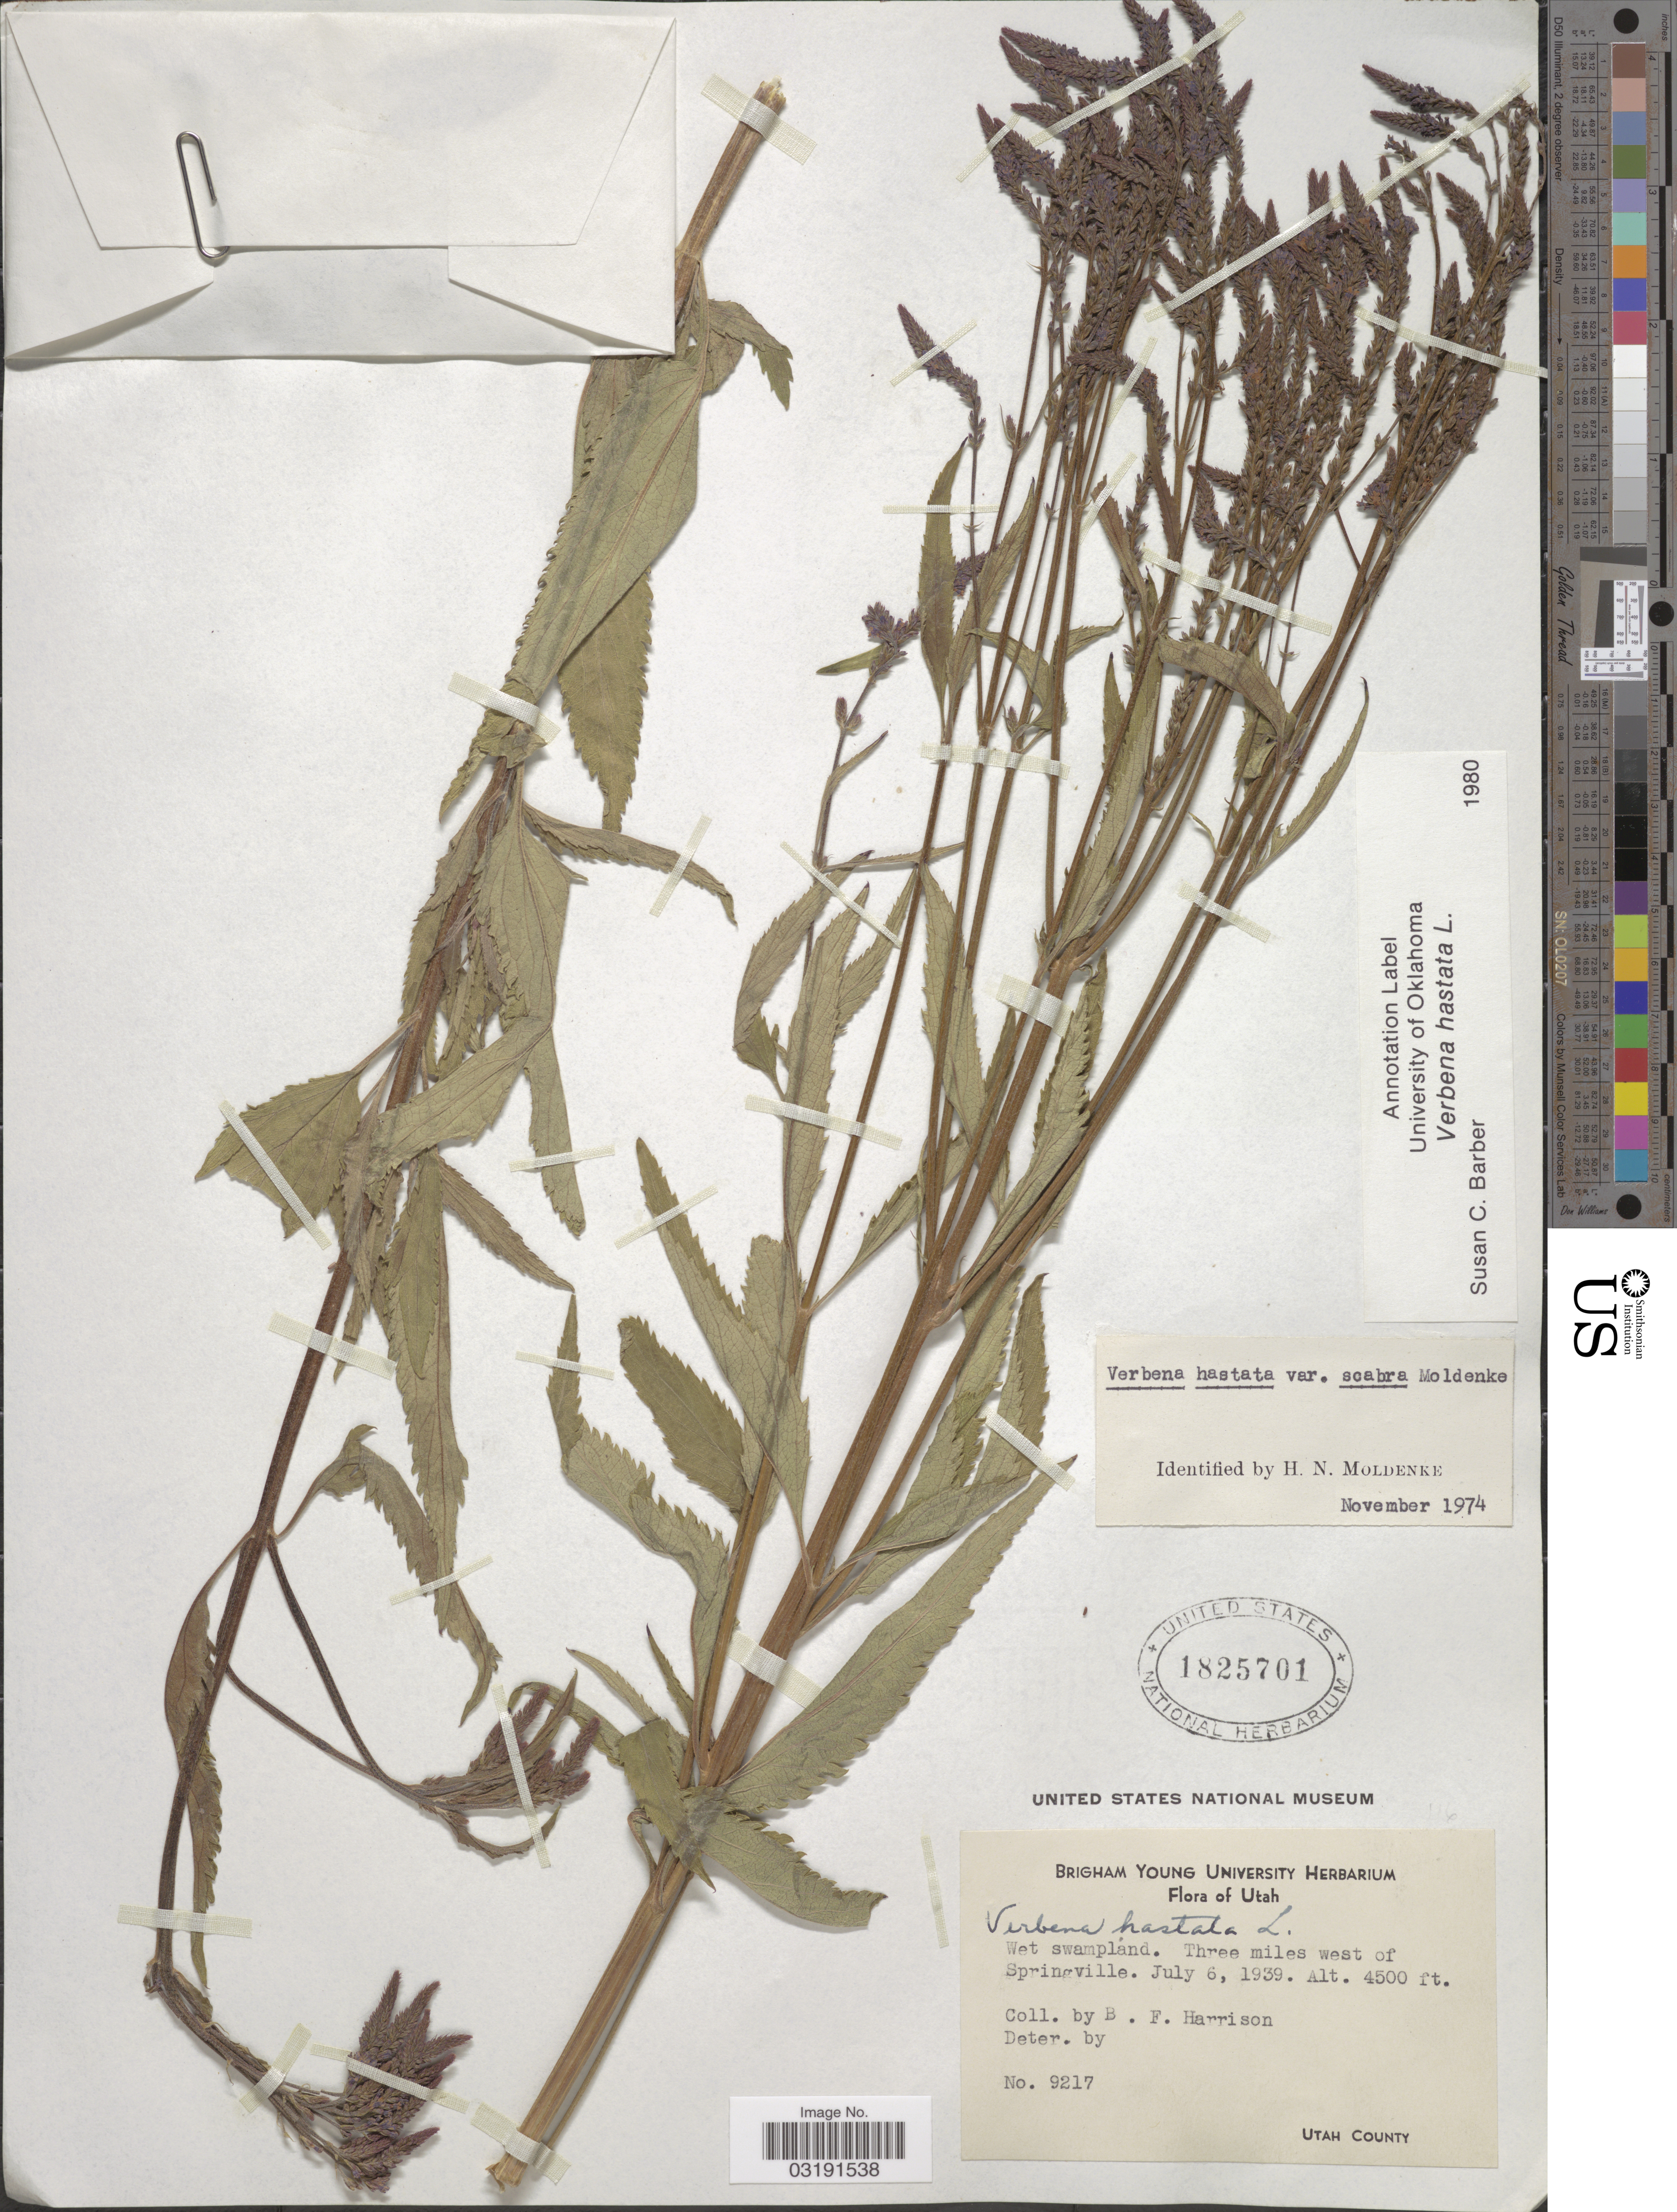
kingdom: Plantae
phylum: Tracheophyta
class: Magnoliopsida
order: Lamiales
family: Verbenaceae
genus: Verbena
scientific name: Verbena hastata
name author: L.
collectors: B. F. Harrison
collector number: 9217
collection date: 1939-07-06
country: United States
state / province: Utah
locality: Three miles west of Springville, Utah County.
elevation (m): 1372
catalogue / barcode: US 1825701